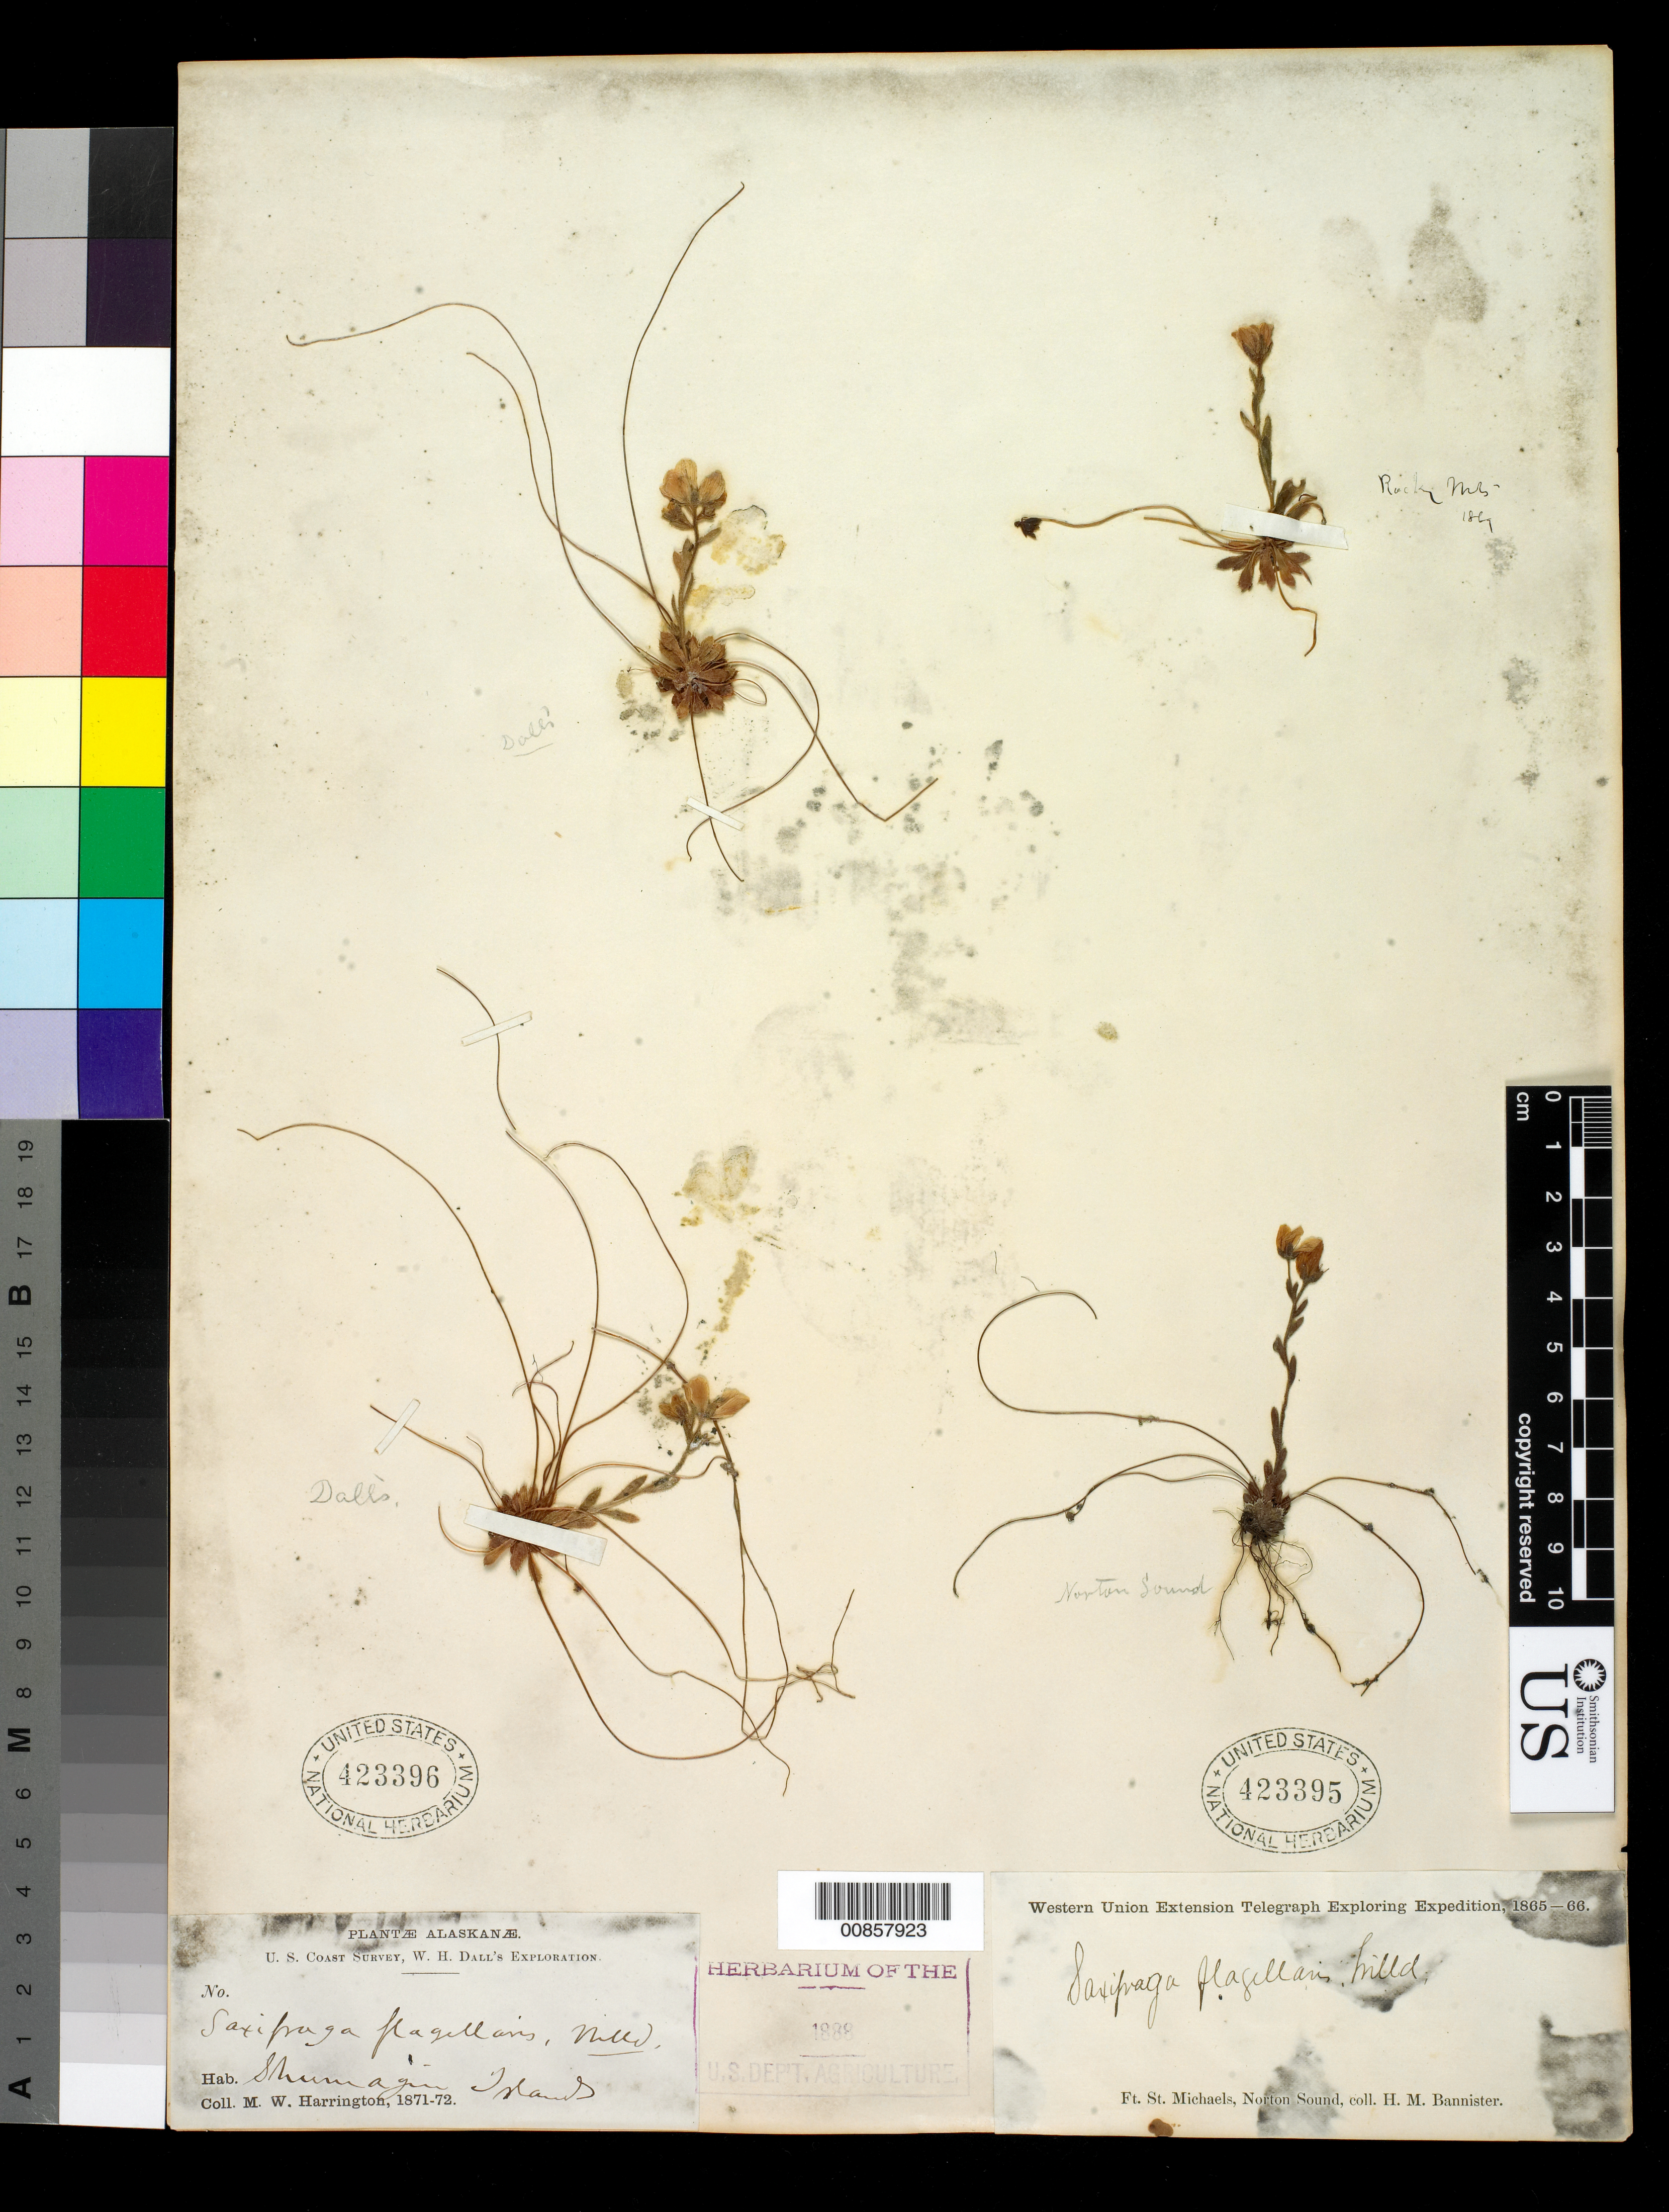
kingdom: Plantae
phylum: Tracheophyta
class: Magnoliopsida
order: Saxifragales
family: Saxifragaceae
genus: Saxifraga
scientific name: Saxifraga flagellaris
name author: Willd. ex Sternb.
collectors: H. Bannister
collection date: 1865/1866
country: United States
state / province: Alaska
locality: Ft. St. Michaels, Norton Sound.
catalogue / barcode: US 423395